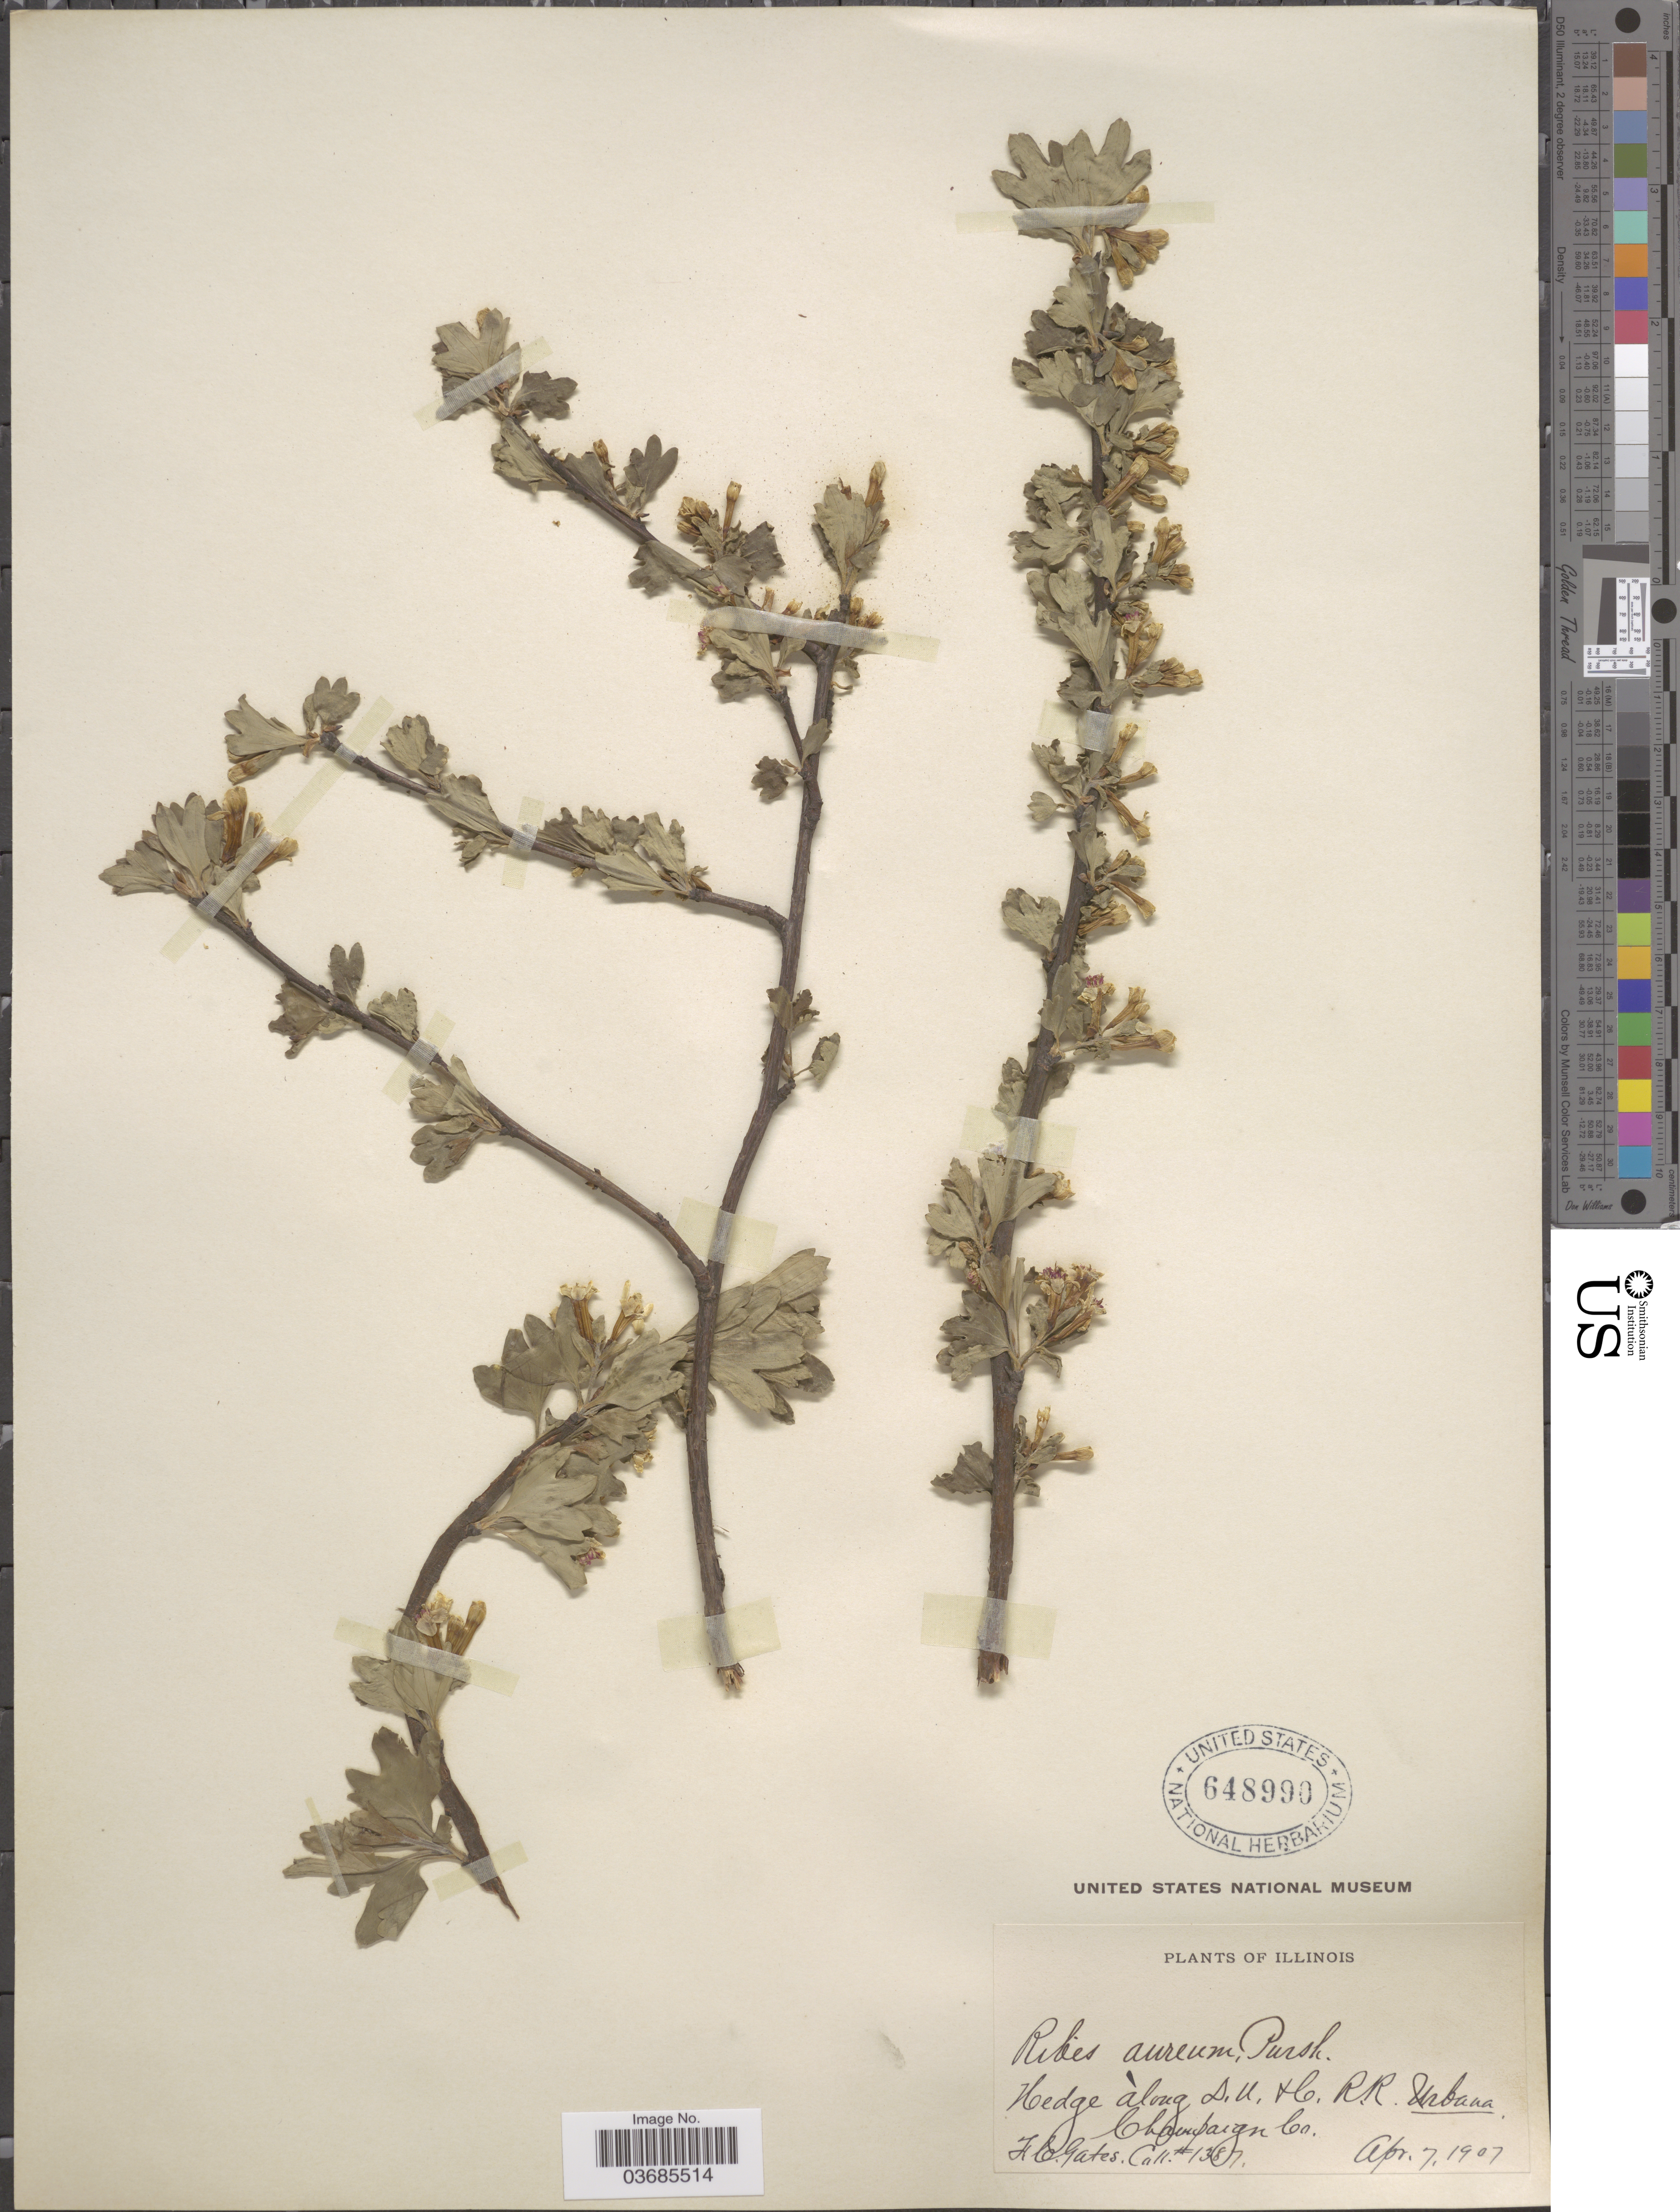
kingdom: Plantae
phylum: Tracheophyta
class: Magnoliopsida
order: Saxifragales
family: Grossulariaceae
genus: Ribes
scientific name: Ribes aureum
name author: Pursh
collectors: F. C. Gates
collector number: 1387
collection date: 1907-04-07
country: United States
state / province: Illinois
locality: Hedge along D.U. & C. R.R. Urbana. Champaign Co.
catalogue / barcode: US 648990